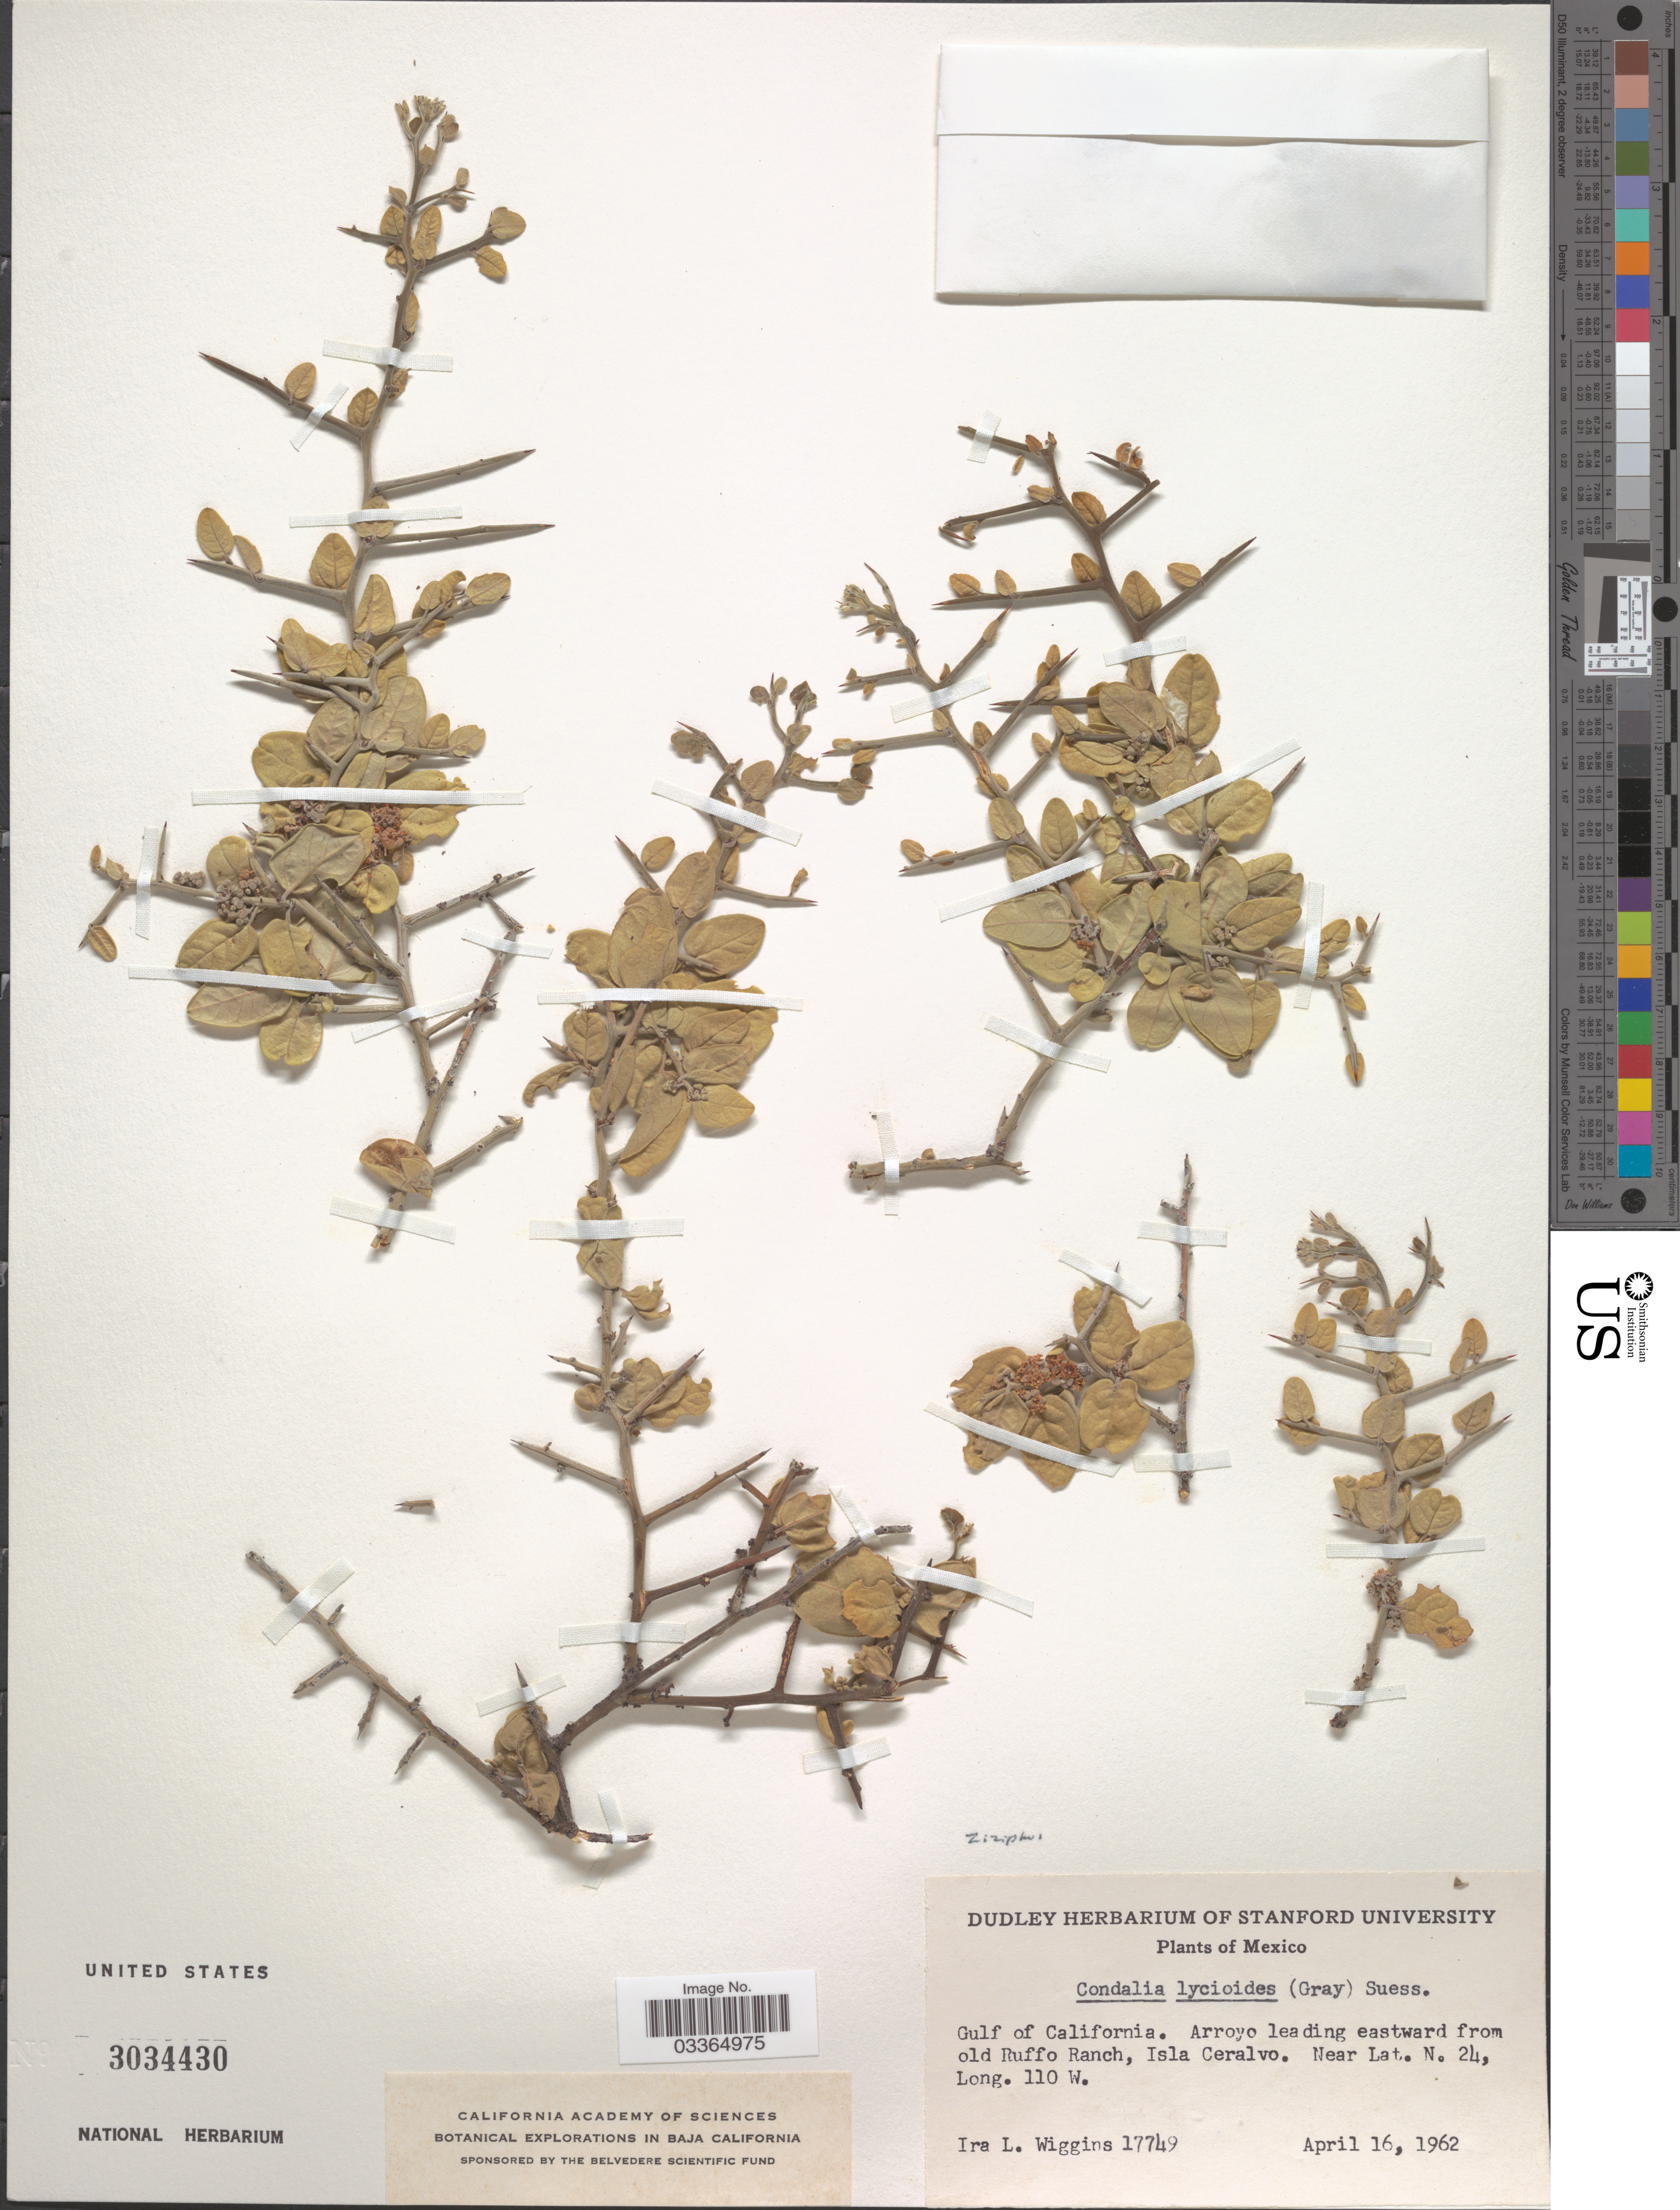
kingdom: Plantae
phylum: Tracheophyta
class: Magnoliopsida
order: Rosales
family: Rhamnaceae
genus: Condalia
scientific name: Condalia lycioides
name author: (A. Gray) Weberb.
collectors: I. L. Wiggins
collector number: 17749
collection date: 1962-04-16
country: Mexico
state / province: Baja California Sur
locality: Gulf of California. Arroyo leading eastward from old Ruffo Ranch, Isla Ceralvo.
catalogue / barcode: US 3034430